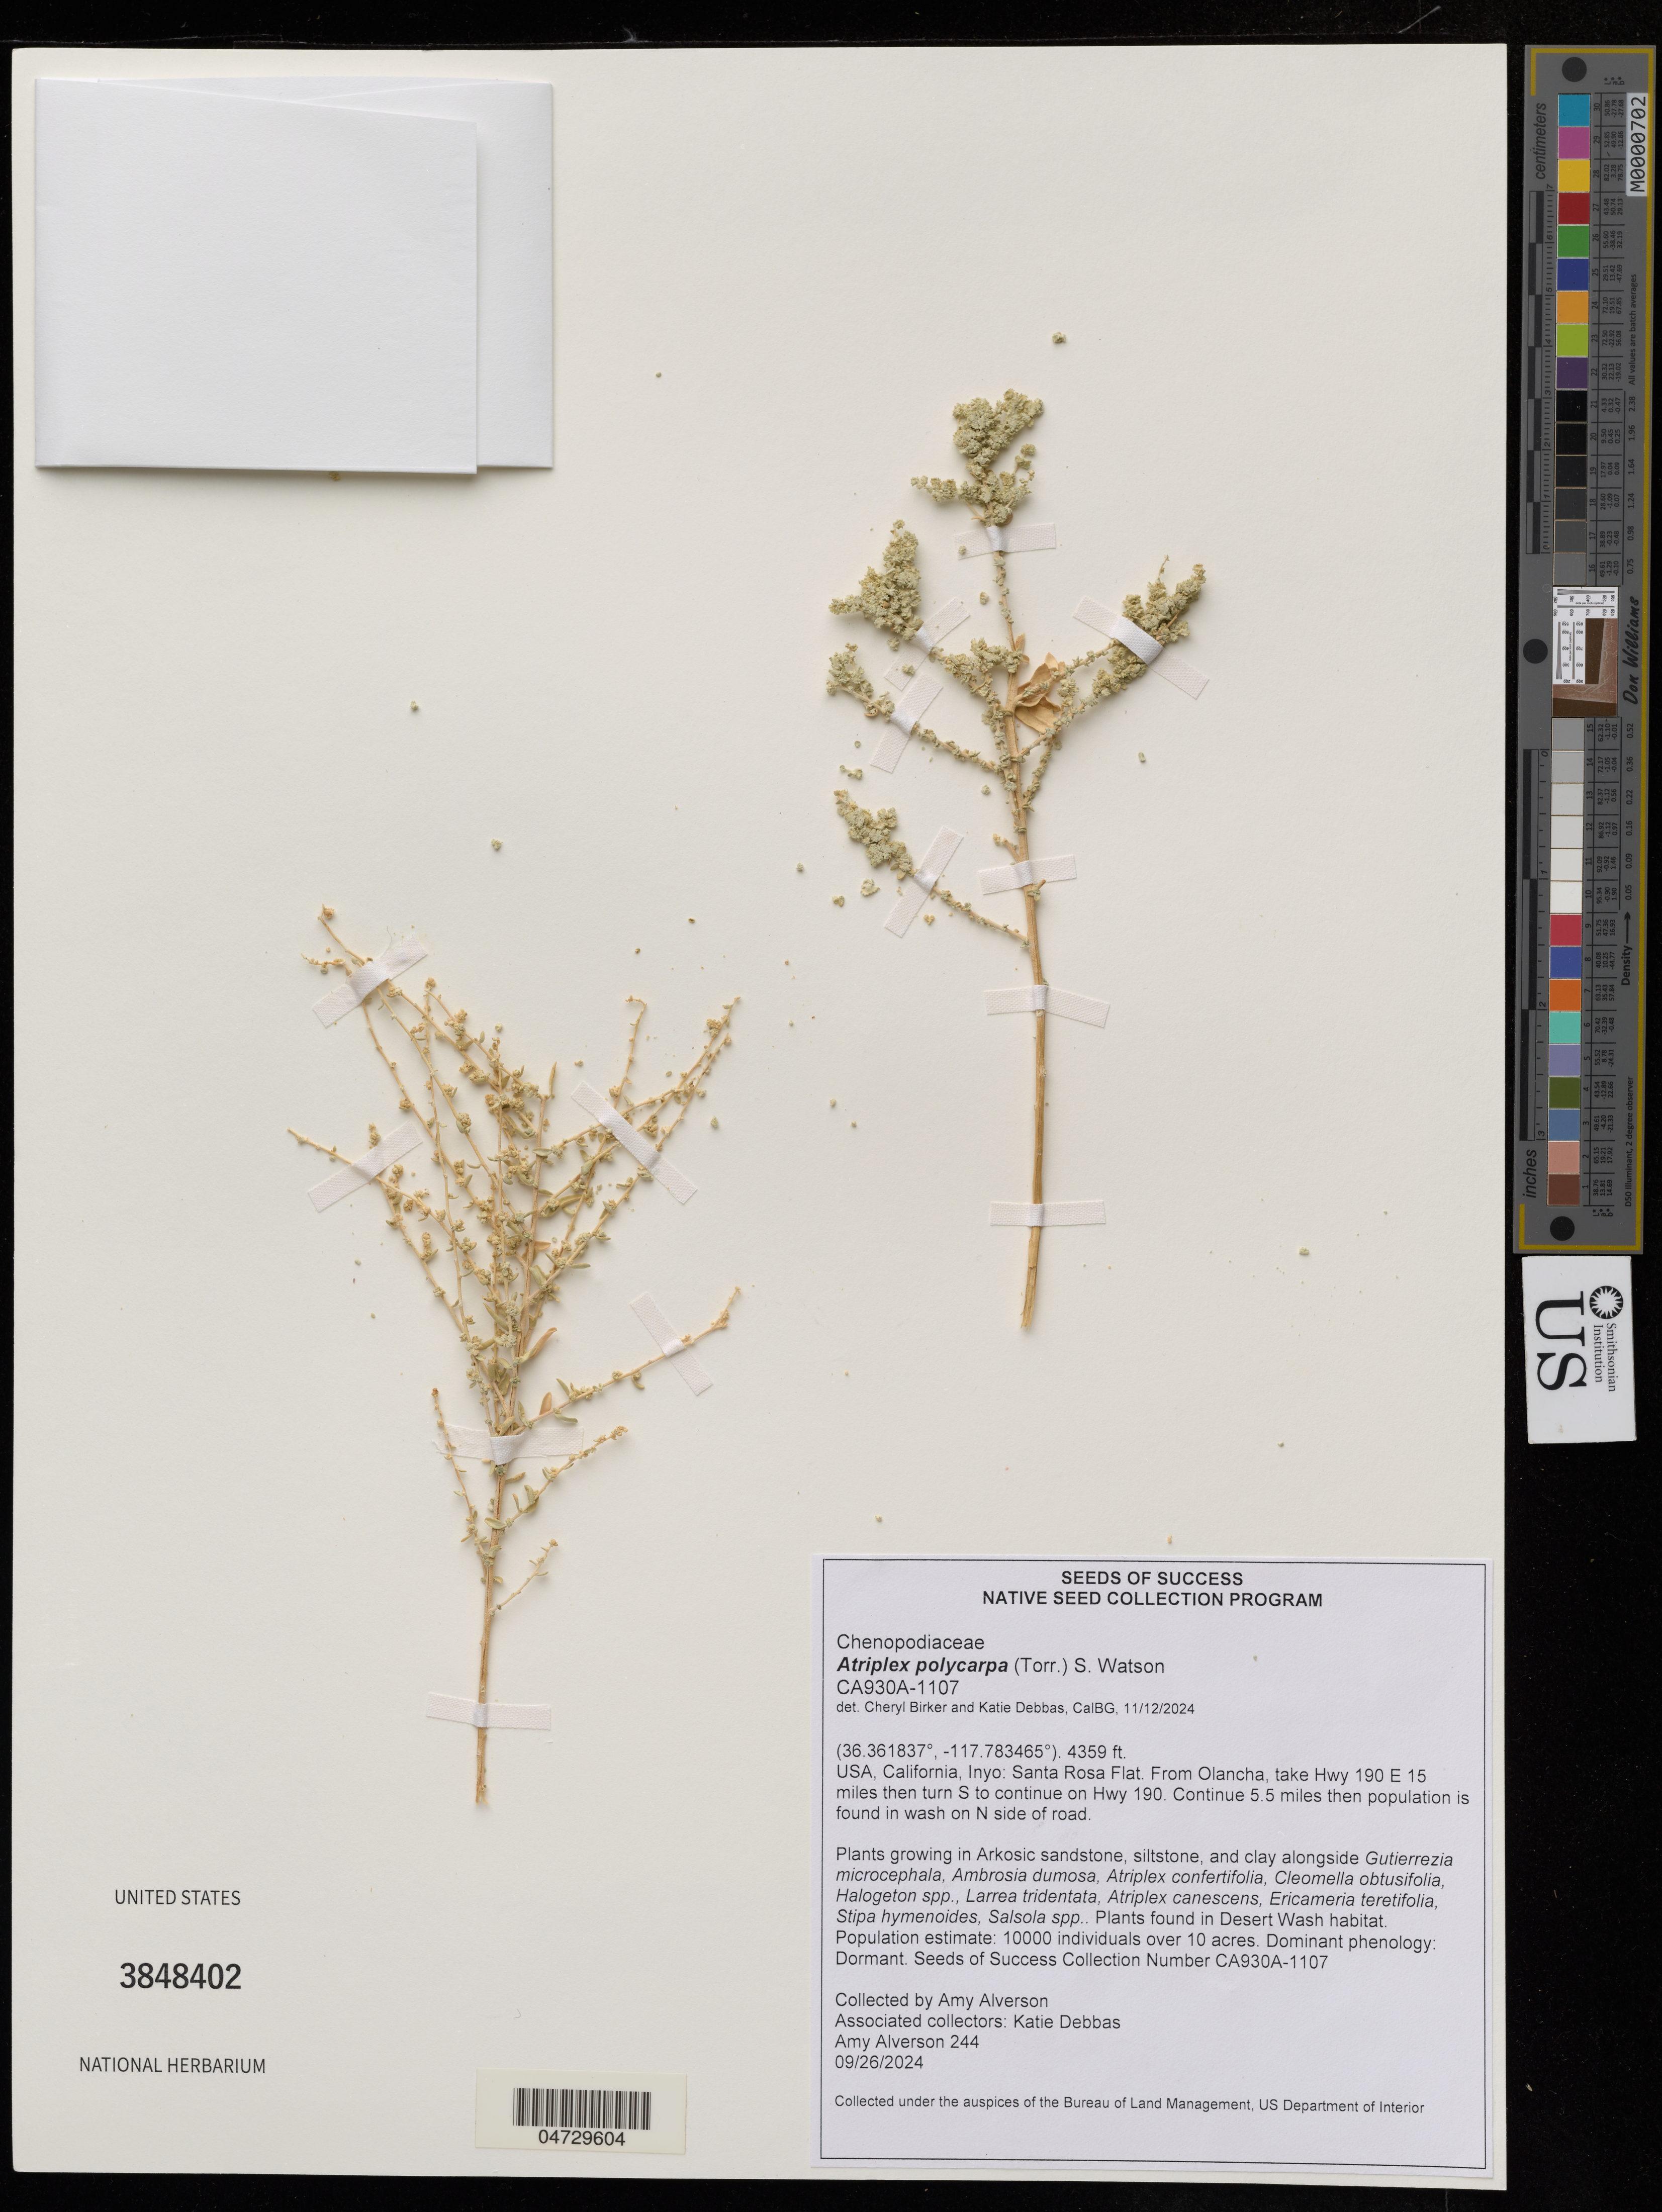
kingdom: Plantae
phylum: Tracheophyta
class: Magnoliopsida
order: Caryophyllales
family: Amaranthaceae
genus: Atriplex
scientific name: Atriplex polycarpa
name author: (Torr.) S. Watson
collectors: A. Alverson & K. Debbas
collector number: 244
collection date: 2024-09-26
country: United States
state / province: California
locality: Inyo: Santa Rosa Flat. From Olancha, take Hwy 190 E 15 miles then turn S to continue on Hwy 190. Continue 5.5 miles then population is found in wash on N side of road.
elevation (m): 1329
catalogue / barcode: US 3848402